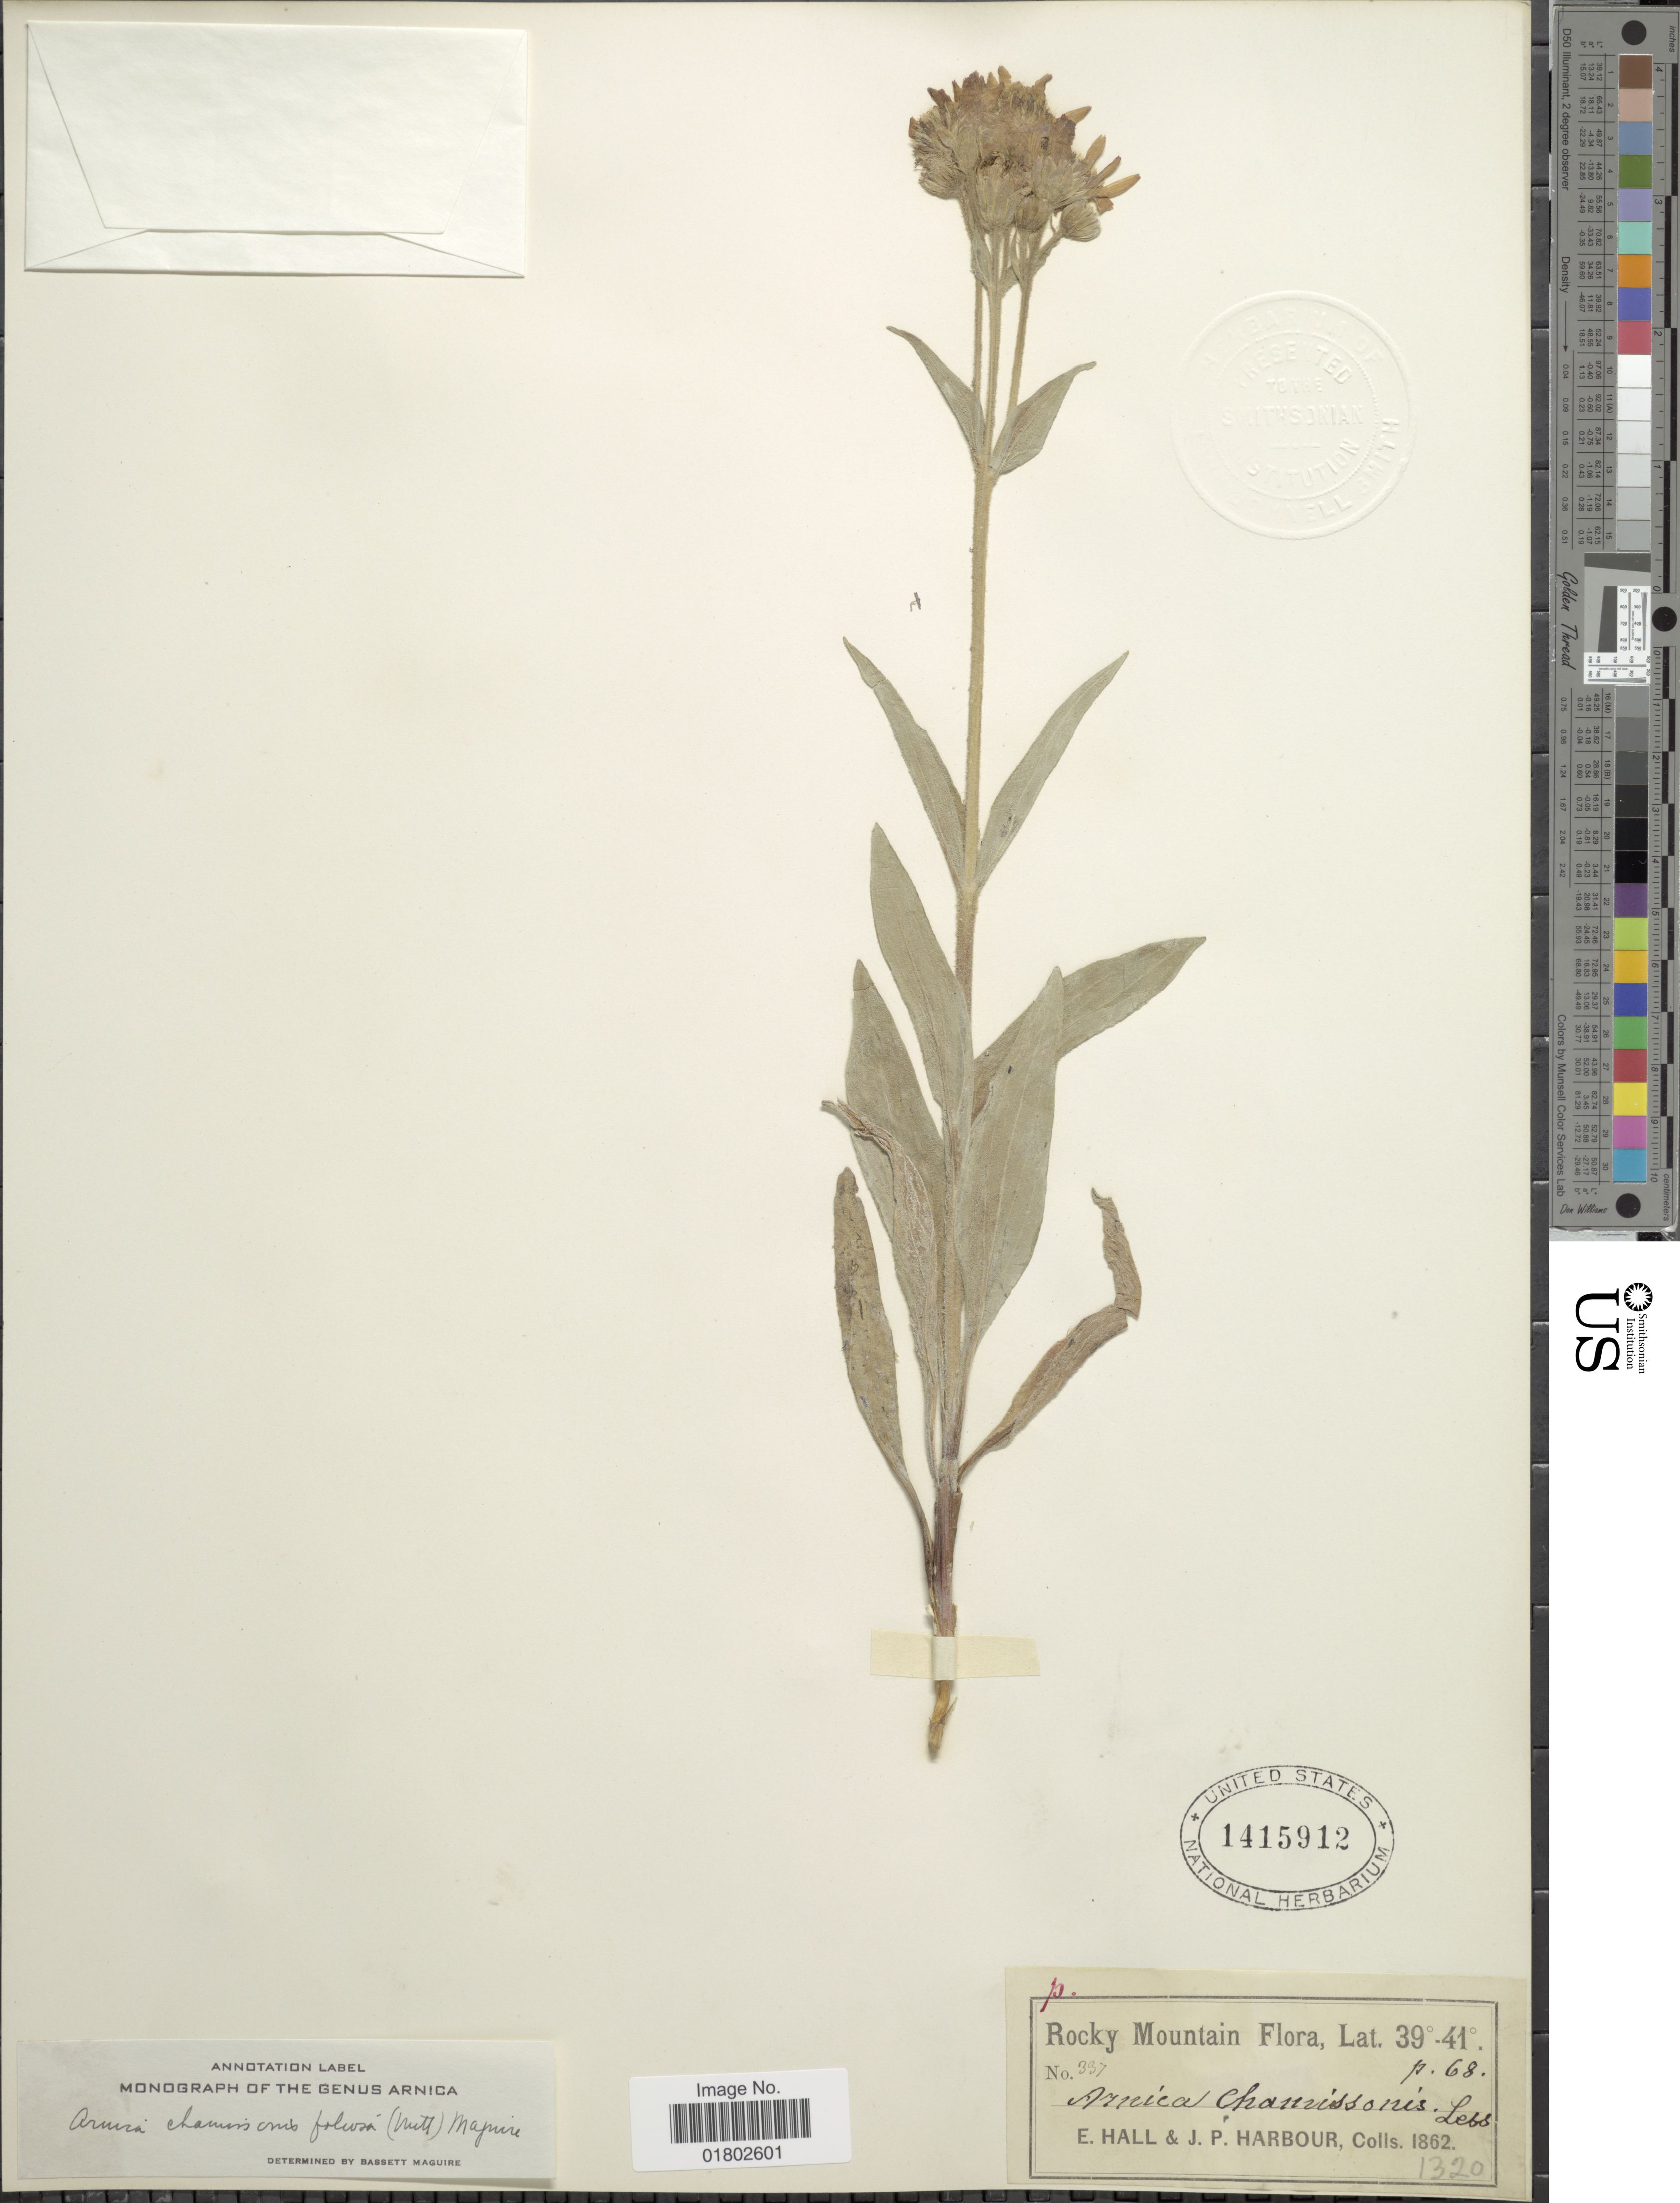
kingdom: Plantae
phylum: Tracheophyta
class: Magnoliopsida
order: Asterales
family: Asteraceae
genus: Arnica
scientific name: Arnica chamissonis subsp. foliosa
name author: (Nutt.) Maguire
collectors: E. Hall & J. Harbour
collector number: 337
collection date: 1862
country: United States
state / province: Colorado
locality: Rocky Mtns.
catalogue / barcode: US 1415912